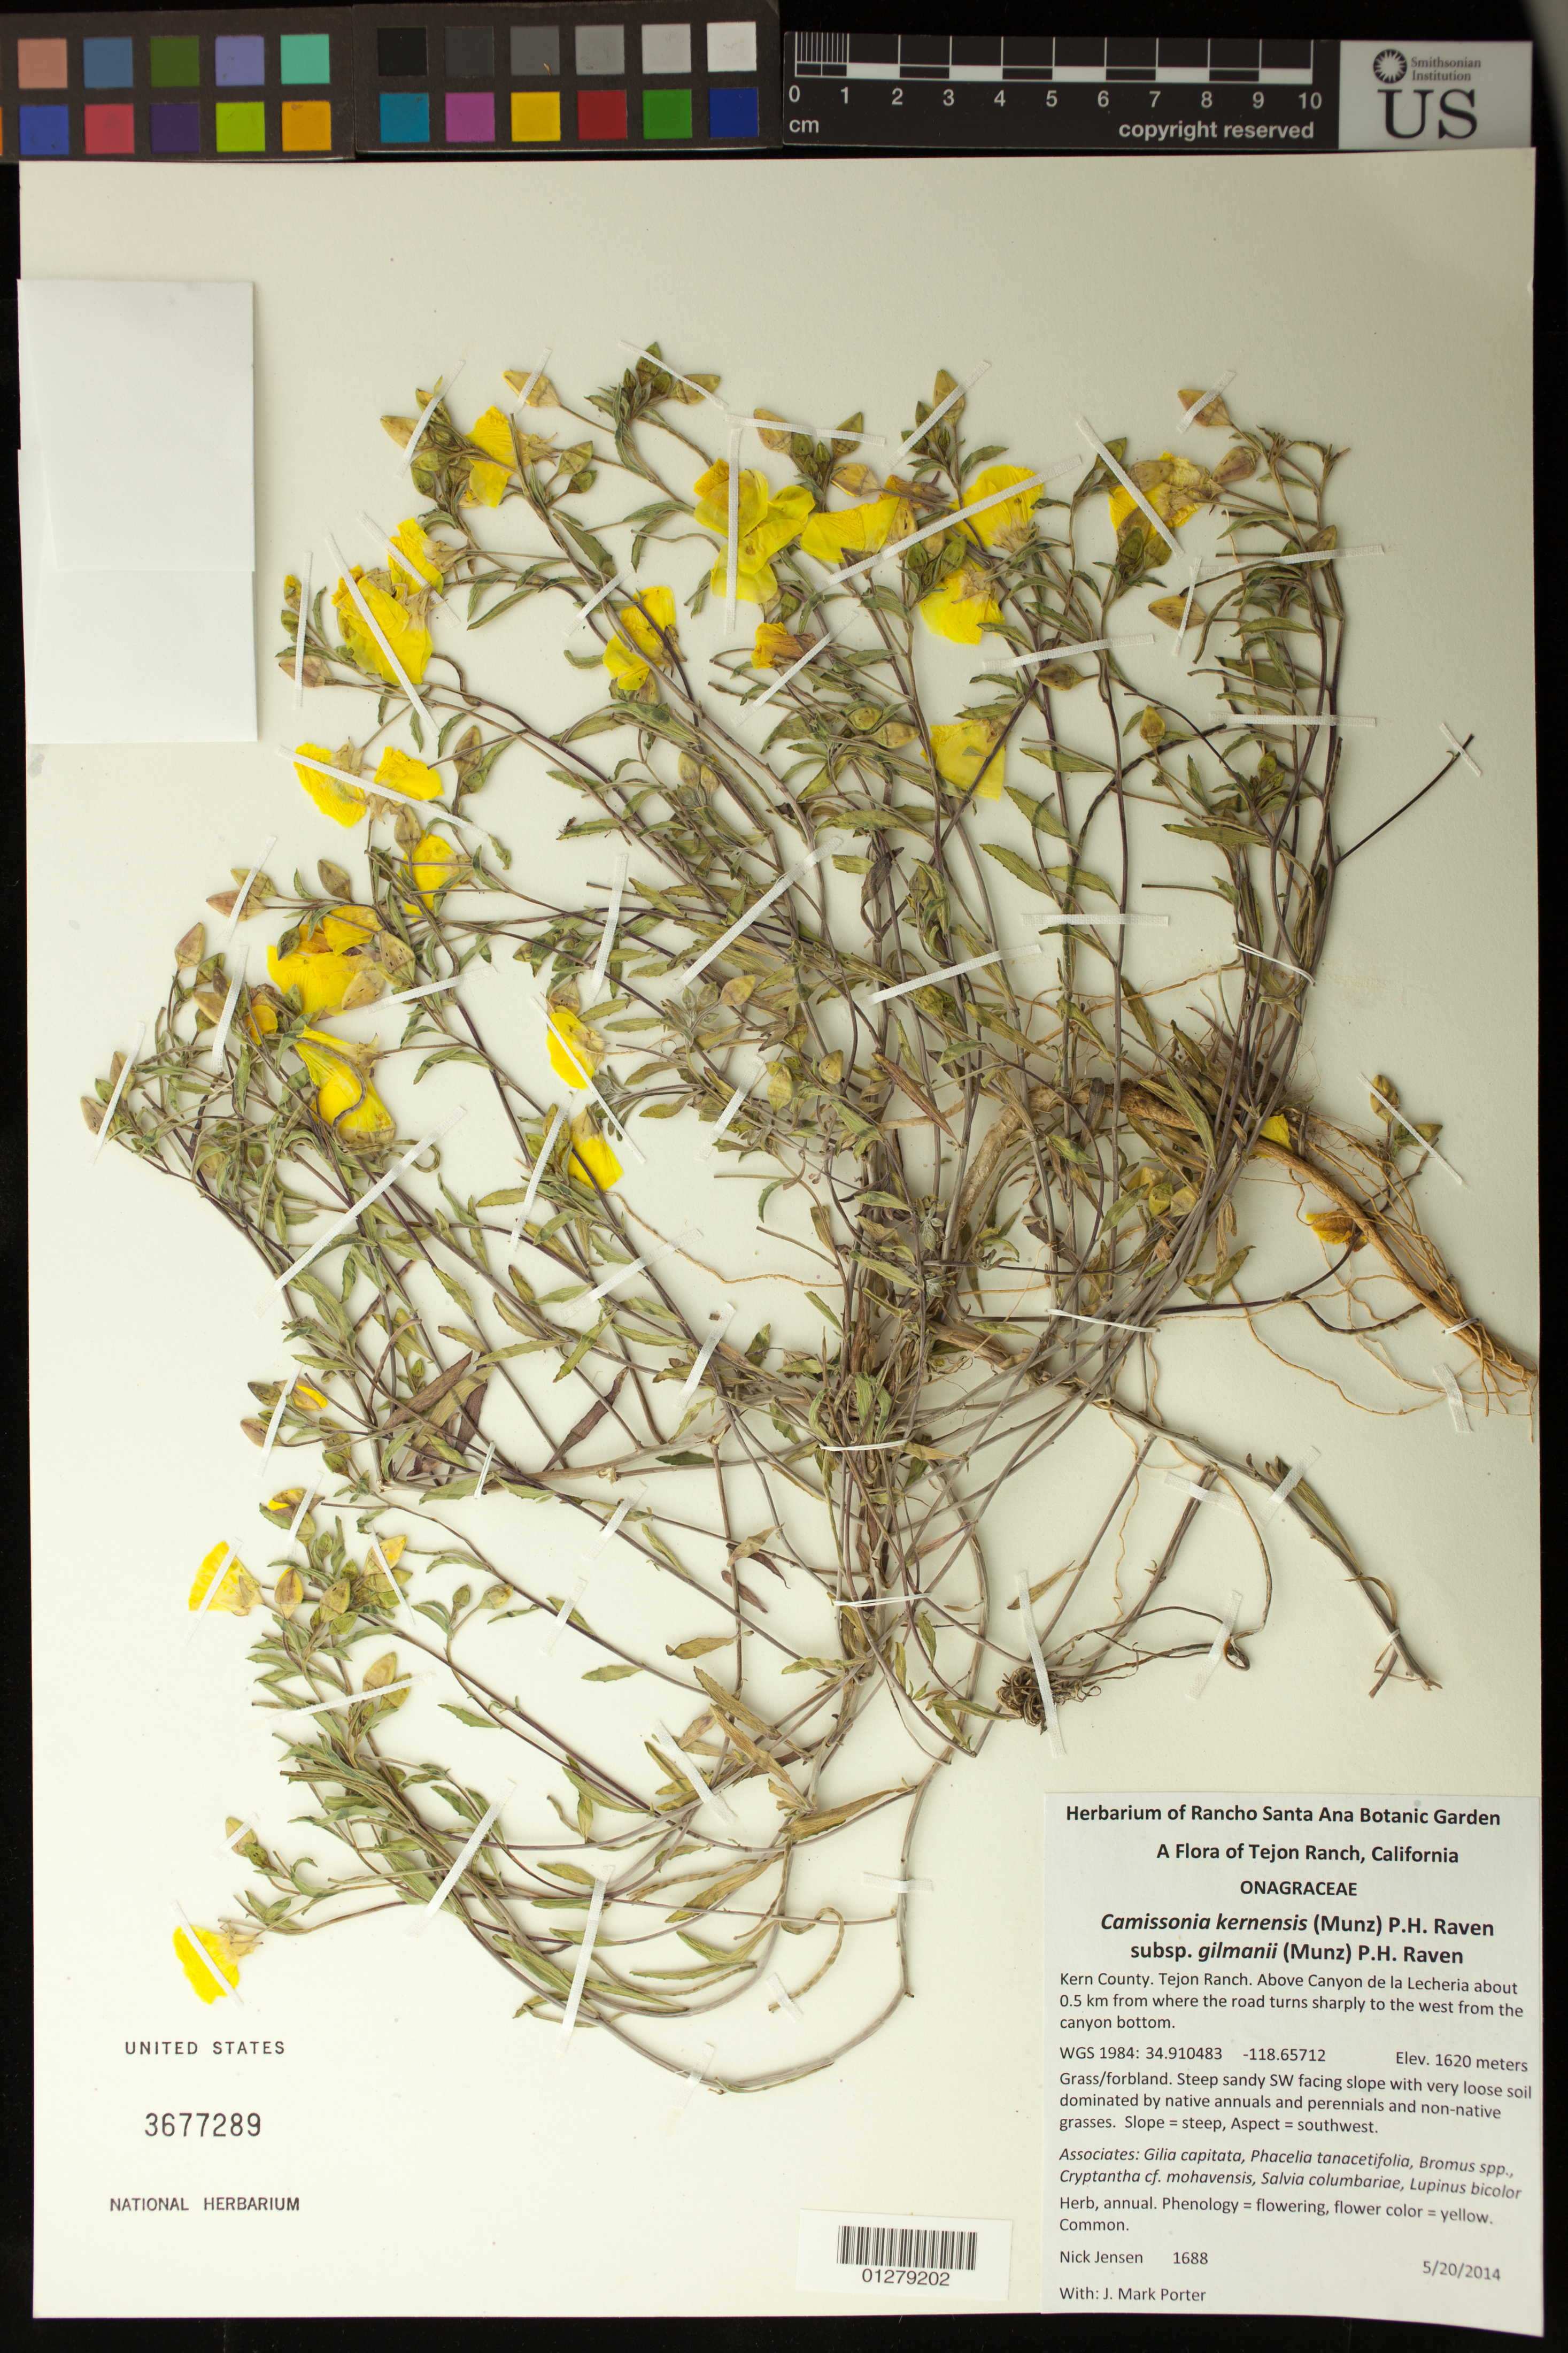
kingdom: Plantae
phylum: Tracheophyta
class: Magnoliopsida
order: Myrtales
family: Onagraceae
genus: Camissonia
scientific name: Camissonia kernensis subsp. gilmanii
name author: (Munz) P.H. Raven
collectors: N. Jensen & J. M. Porter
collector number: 1688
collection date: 2014-05-10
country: United States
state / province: California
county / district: Kern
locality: Tejon Ranch, above Canyon de la Lecheria about 0.5 km from where the road turns sharply to the west from the canyon bottom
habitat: Grass/forbland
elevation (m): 1620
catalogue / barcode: US 3677289